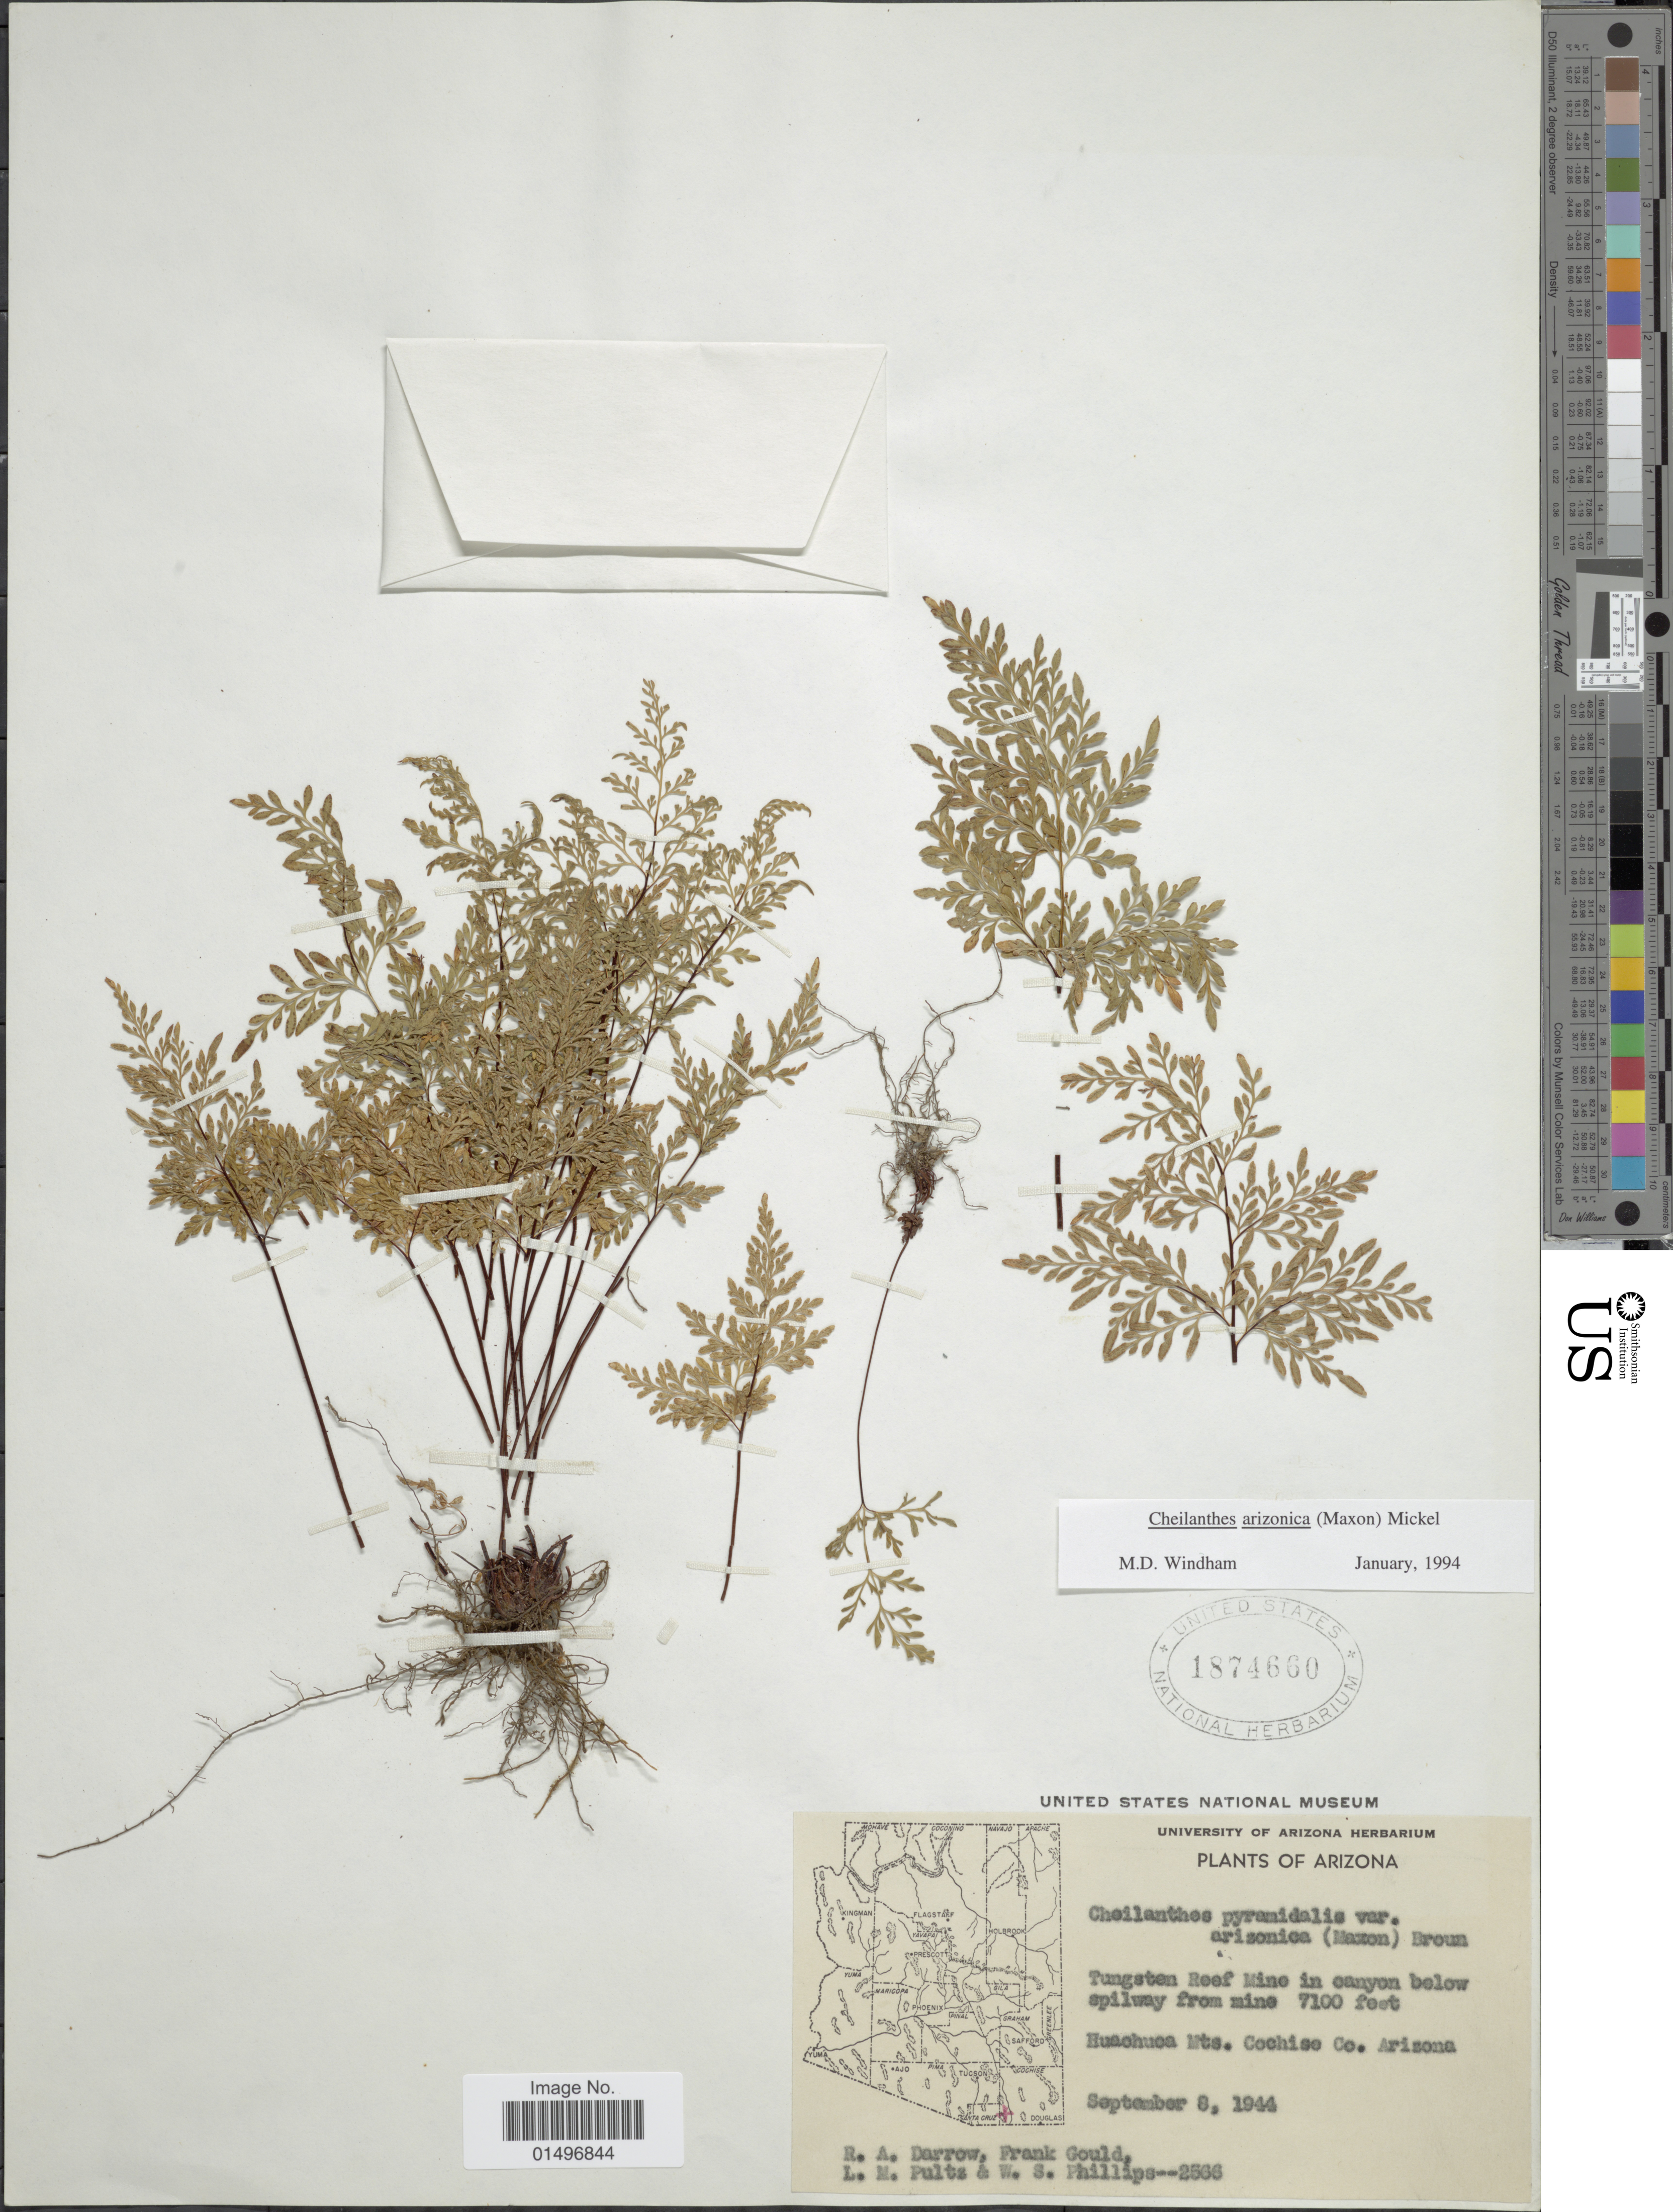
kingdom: Plantae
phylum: Tracheophyta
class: Polypodiopsida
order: Polypodiales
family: Pteridaceae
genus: Gaga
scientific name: Gaga arizonica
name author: (Maxon) Fay W. Li & Windham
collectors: R. A. Darrow, F. W. Gould, L. Pultz & W. S. Phillips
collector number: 2566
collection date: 1944-09-08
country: United States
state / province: Arizona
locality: Arizona, Tungsten Reef Mine in canyon below spilway from mine, Huachuca Mts. Cochise Co.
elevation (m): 2164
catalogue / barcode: US 1874660